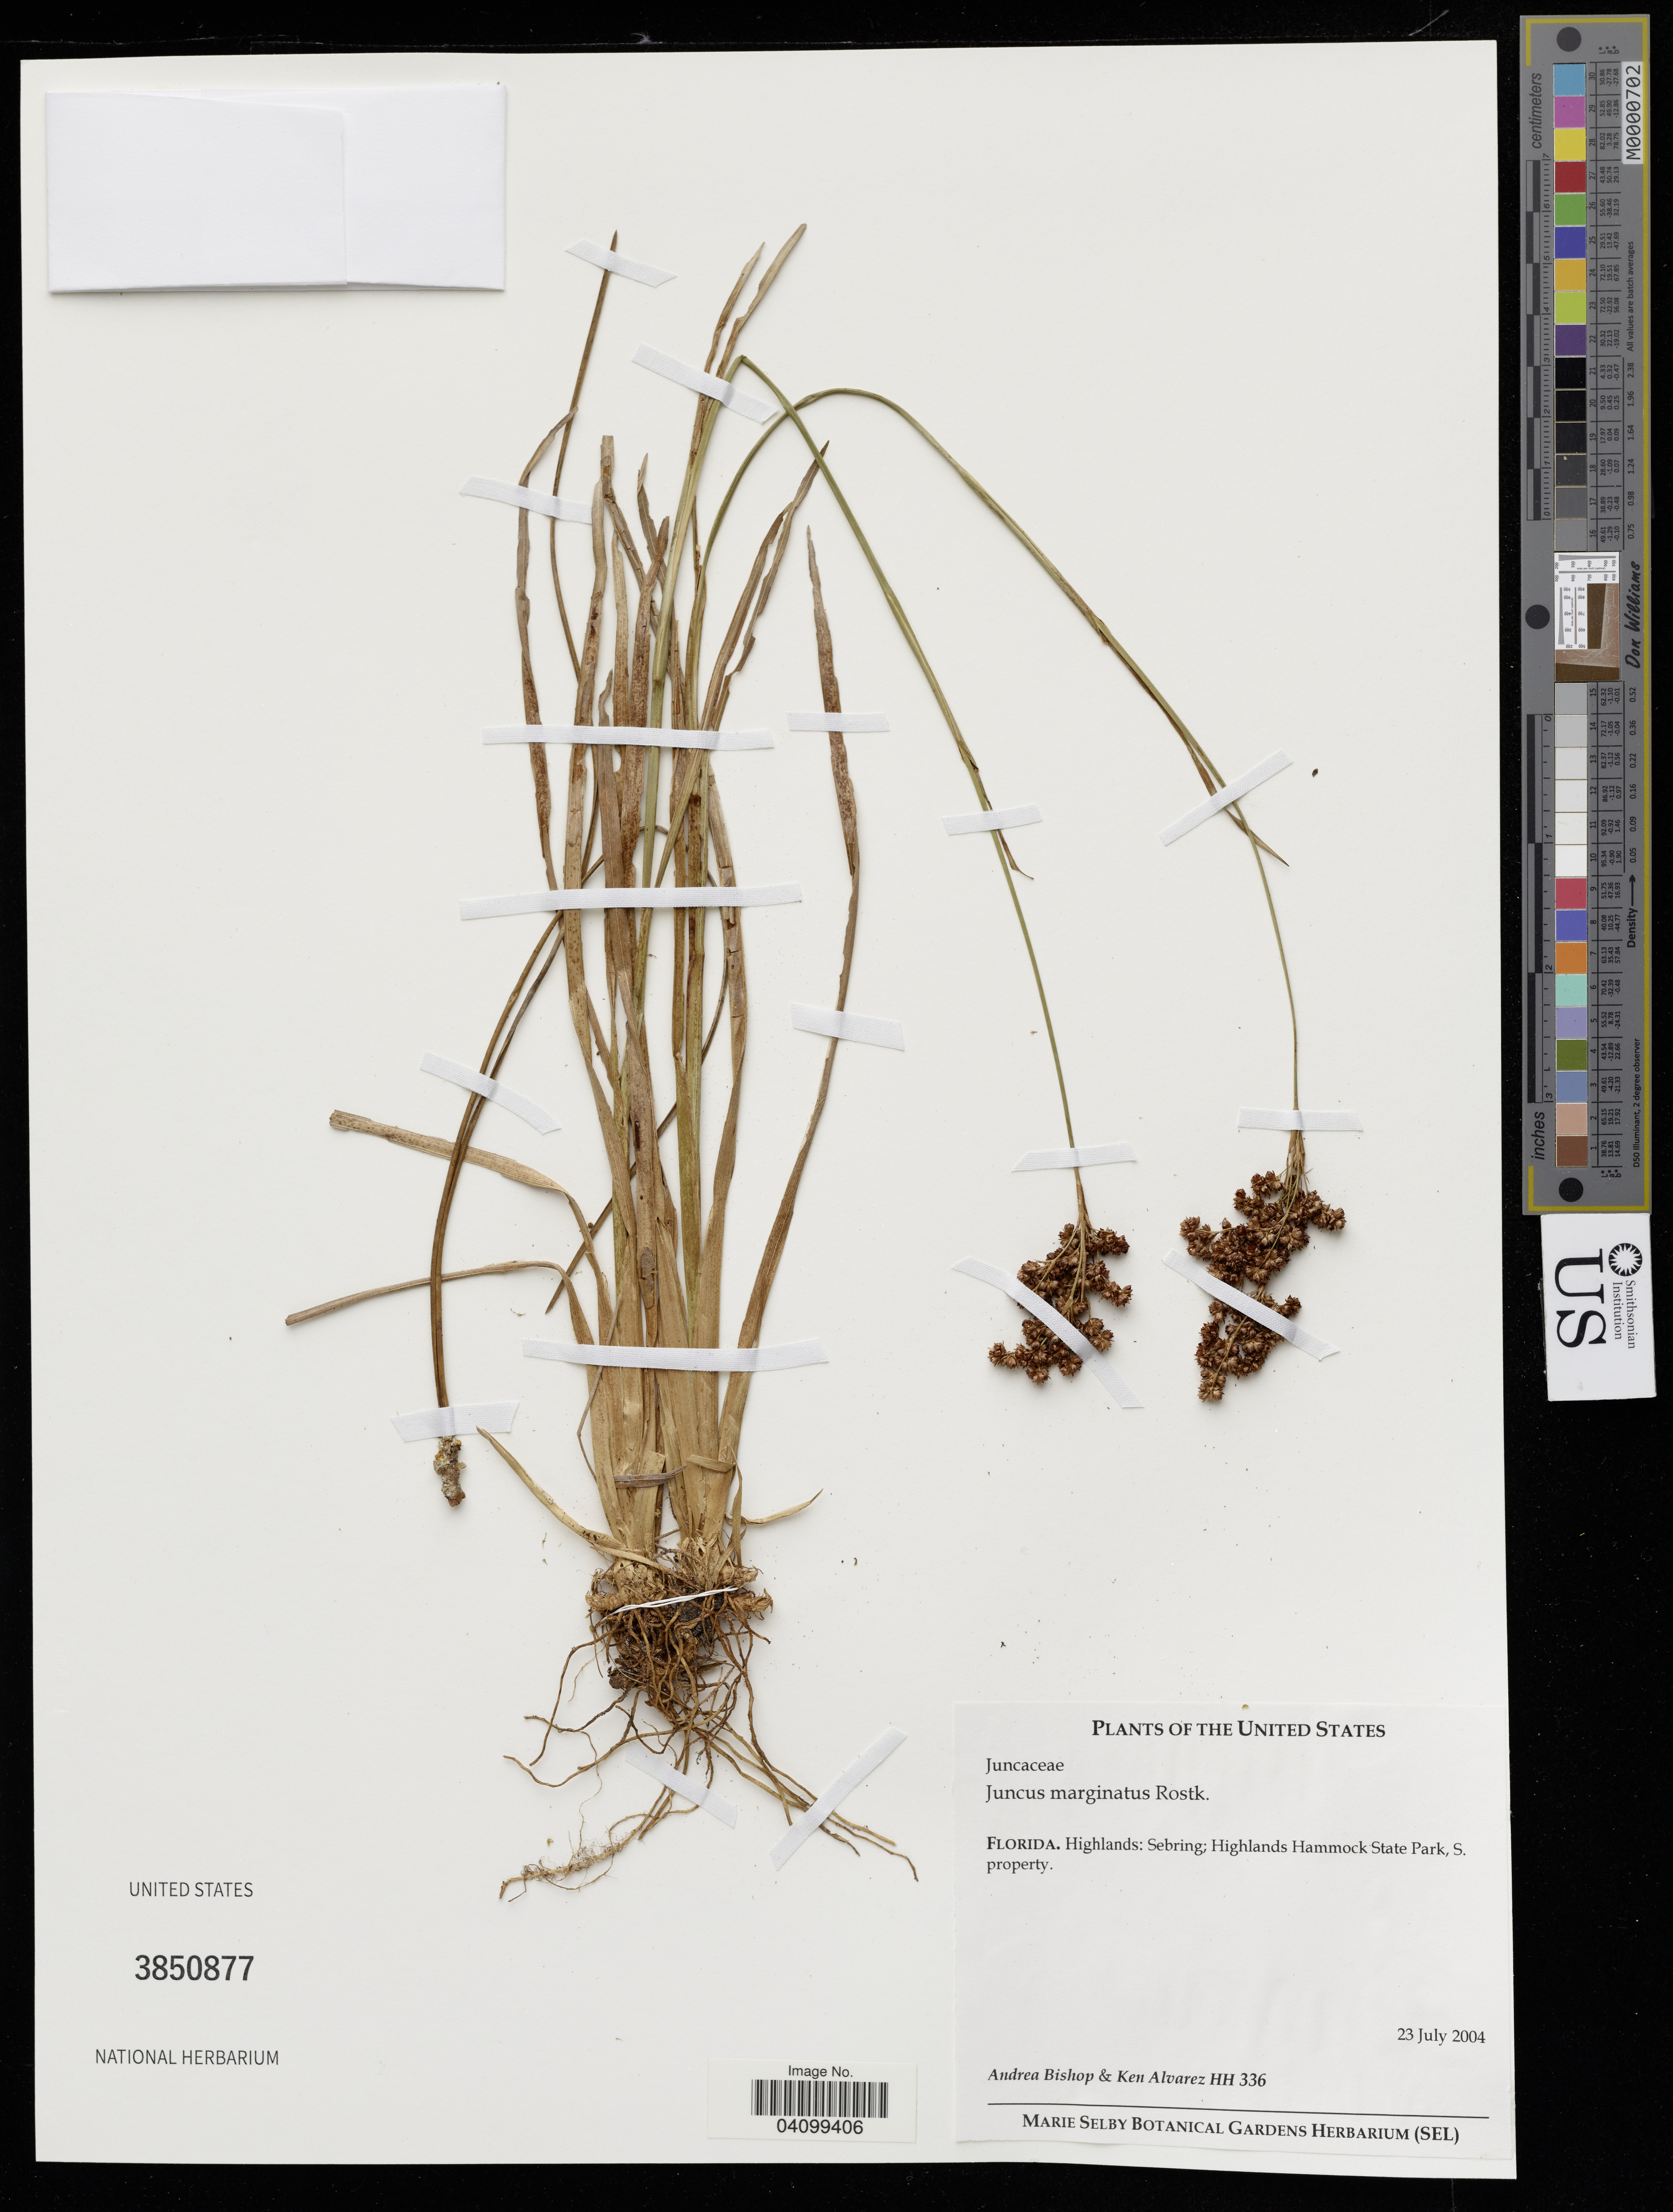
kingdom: Plantae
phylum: Tracheophyta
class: Liliopsida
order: Poales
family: Juncaceae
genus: Juncus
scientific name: Juncus marginatus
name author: Rostk.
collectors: A. Bailey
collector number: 336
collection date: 2004-07-23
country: United States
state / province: Florida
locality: Highlands: Sebring Highlands Hammock State Park, S. property.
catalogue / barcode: US 3850877